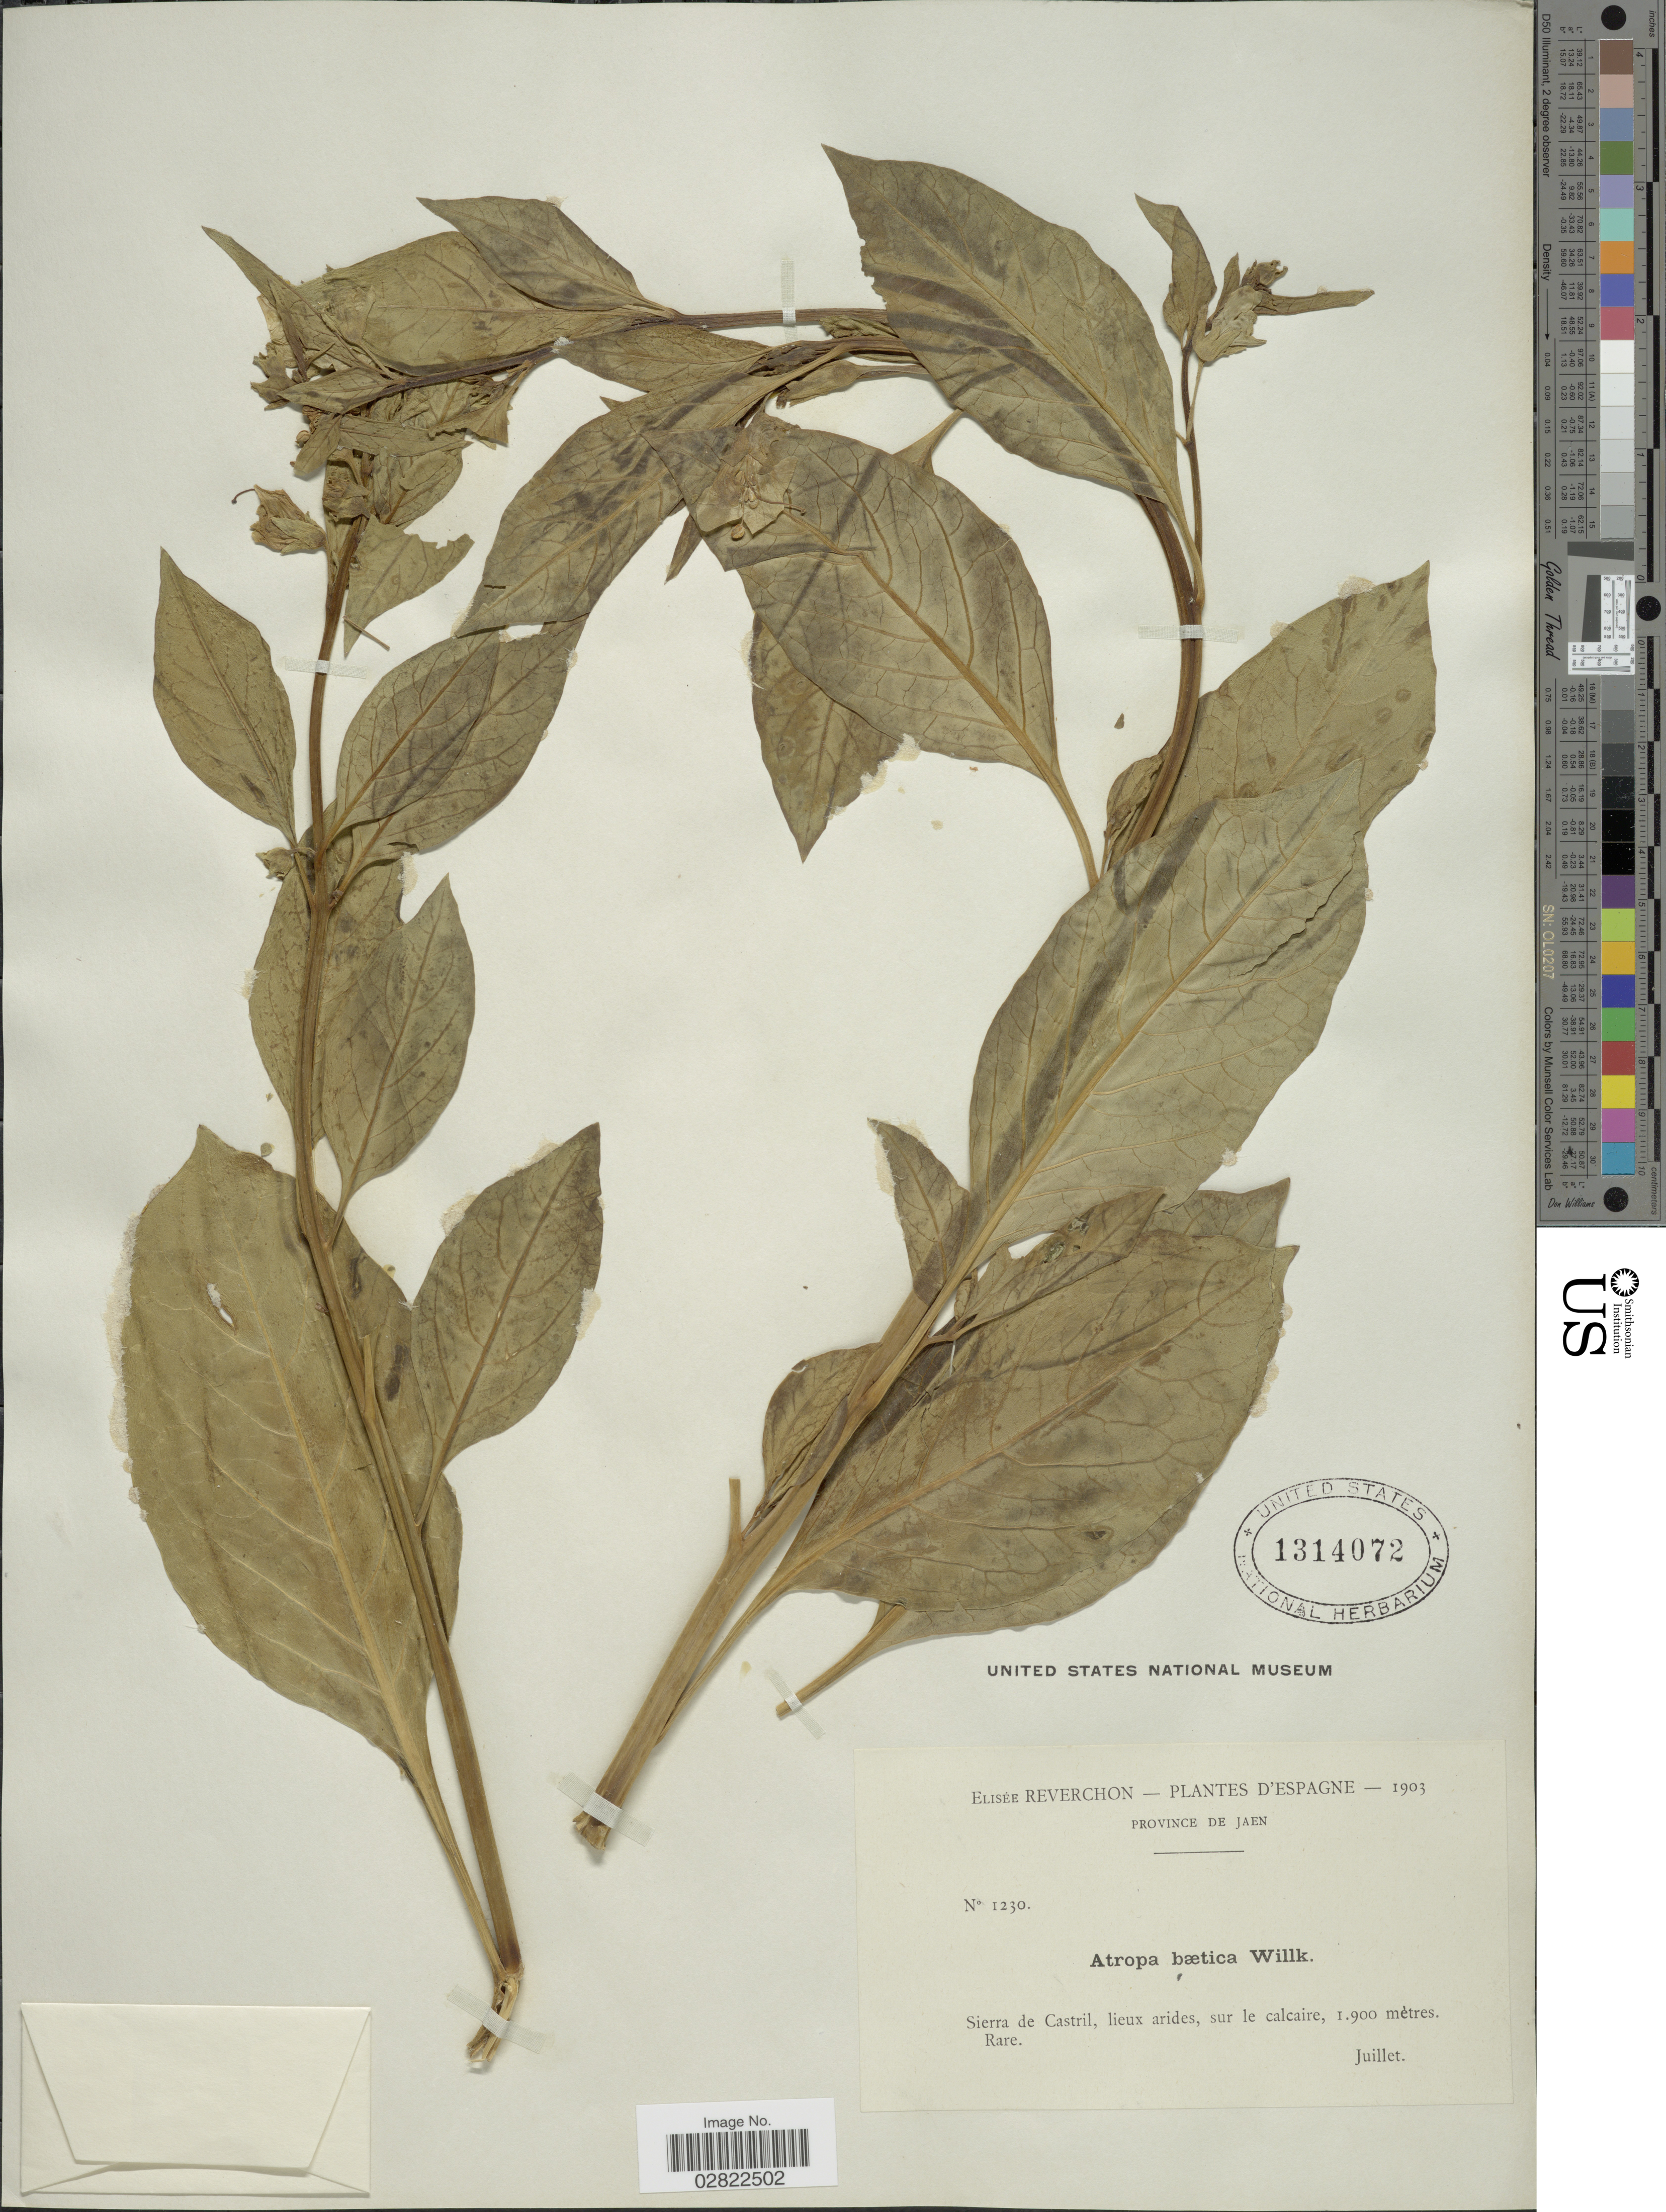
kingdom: Plantae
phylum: Tracheophyta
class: Magnoliopsida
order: Solanales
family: Solanaceae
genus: Atropa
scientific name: Atropa baetica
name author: Willk.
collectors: E. Reverchon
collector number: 1230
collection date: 1903-07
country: Spain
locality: Province de Jaen, Sierra de Castril, lieux arides, sur le calcaire.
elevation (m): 1900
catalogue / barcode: US 1314072